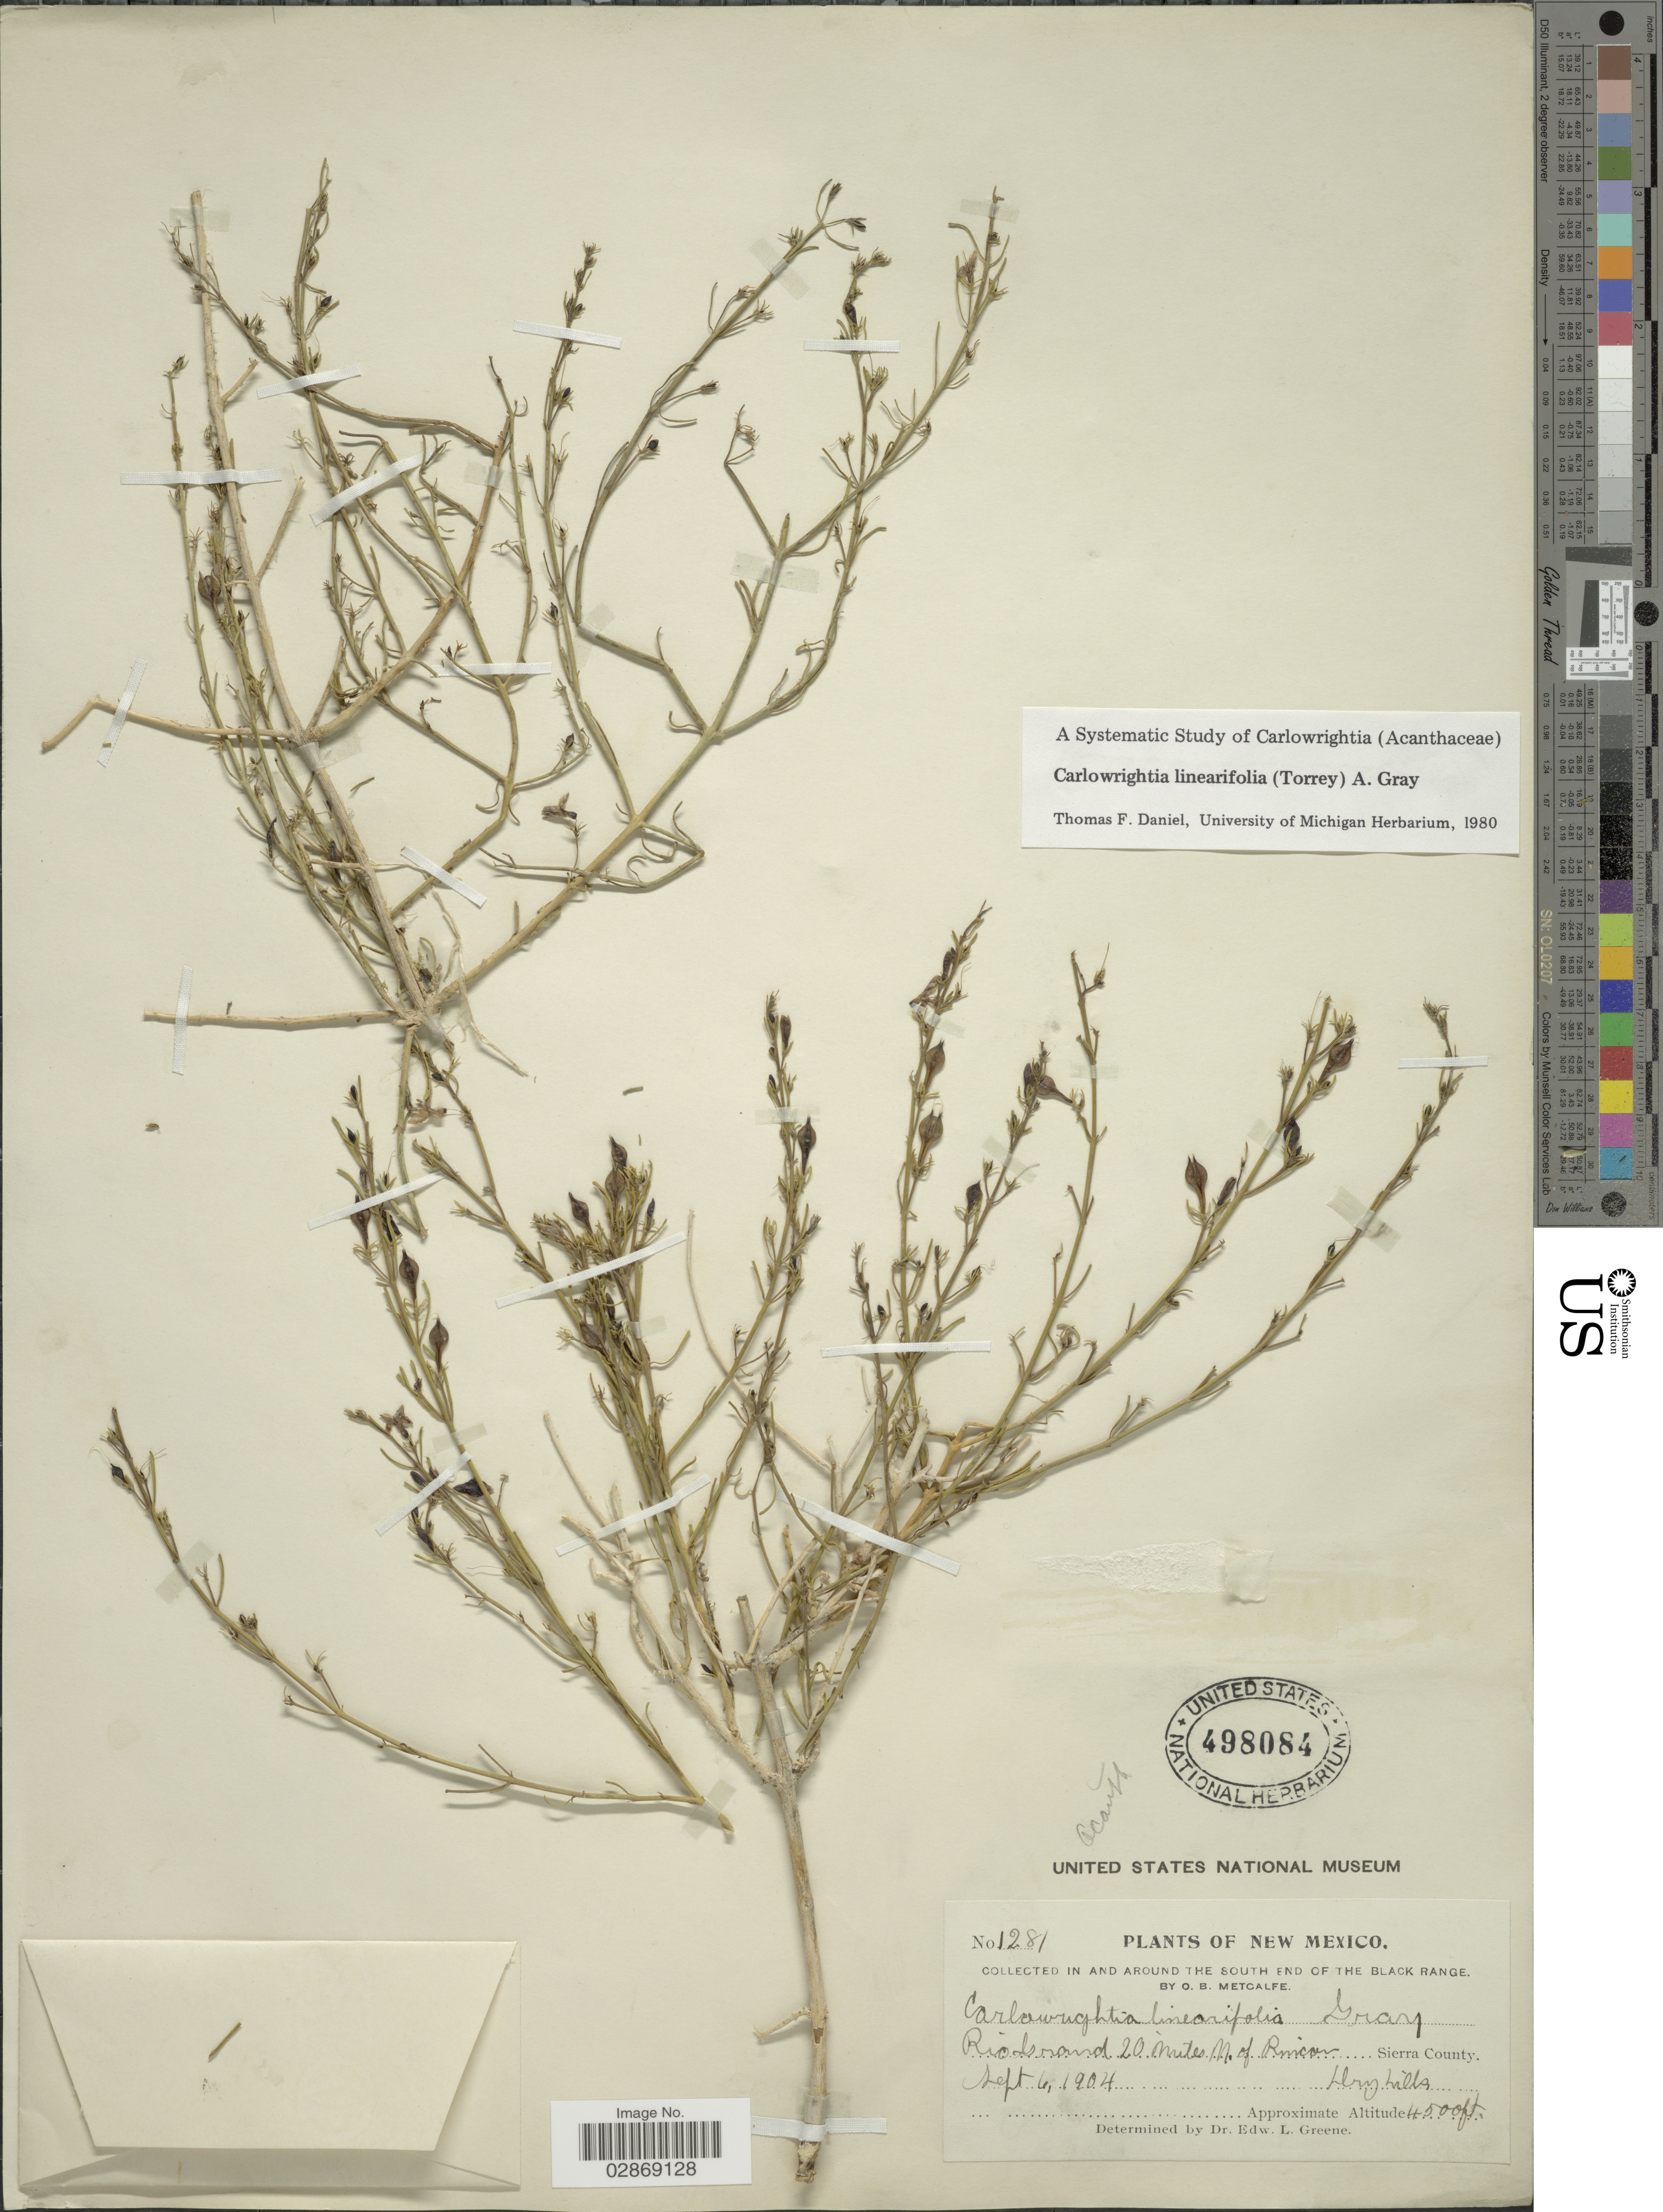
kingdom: Plantae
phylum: Tracheophyta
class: Magnoliopsida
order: Lamiales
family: Acanthaceae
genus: Carlowrightia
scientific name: Carlowrightia linearifolia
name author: (Torr.) A. Gray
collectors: O. B. Metcalfe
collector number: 1281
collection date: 1904-09-06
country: United States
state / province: New Mexico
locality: Collected in and around the south end of the Black Range. Rio Grand 20 miles N. of Rincon, Sierra County.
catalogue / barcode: US 498084